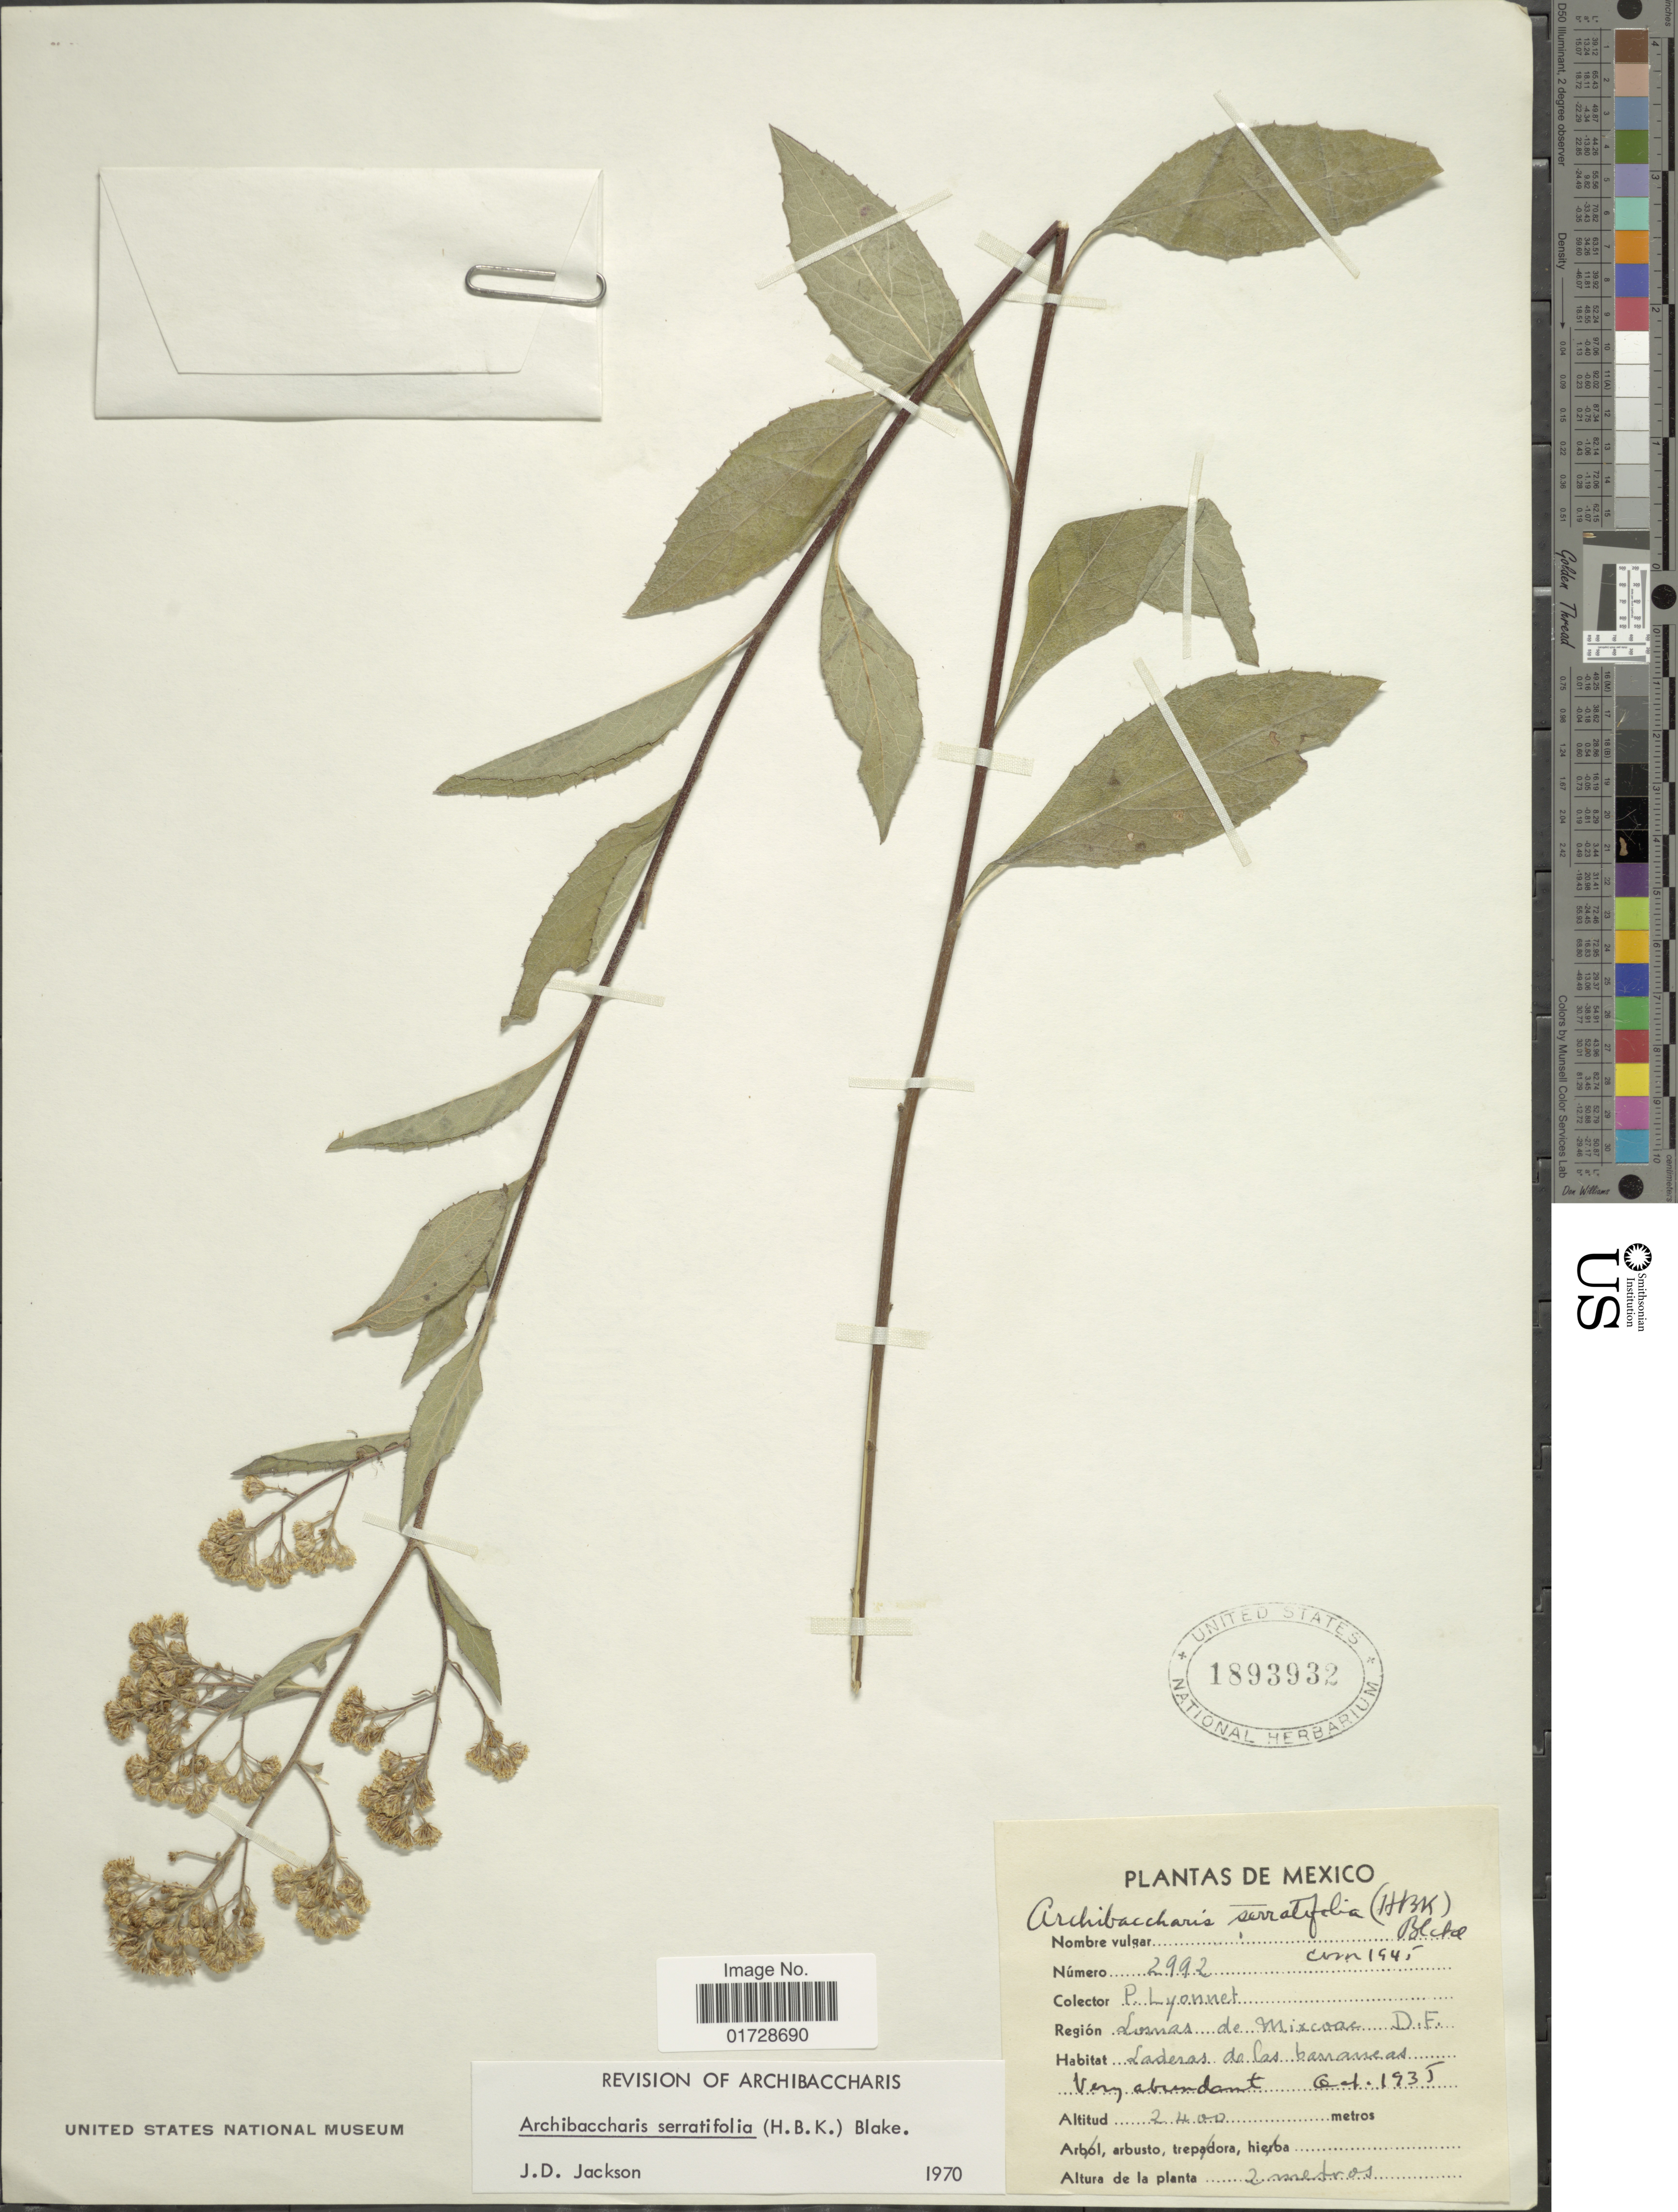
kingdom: Plantae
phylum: Tracheophyta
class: Magnoliopsida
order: Asterales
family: Asteraceae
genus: Archibaccharis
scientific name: Archibaccharis serratifolia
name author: (Kunth) S.F. Blake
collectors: P. Lyonnet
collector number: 2992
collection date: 1935-10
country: Mexico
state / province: Distrito Federal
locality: Lomas de Mixcoac, D. F.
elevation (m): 2400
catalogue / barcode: US 1893932